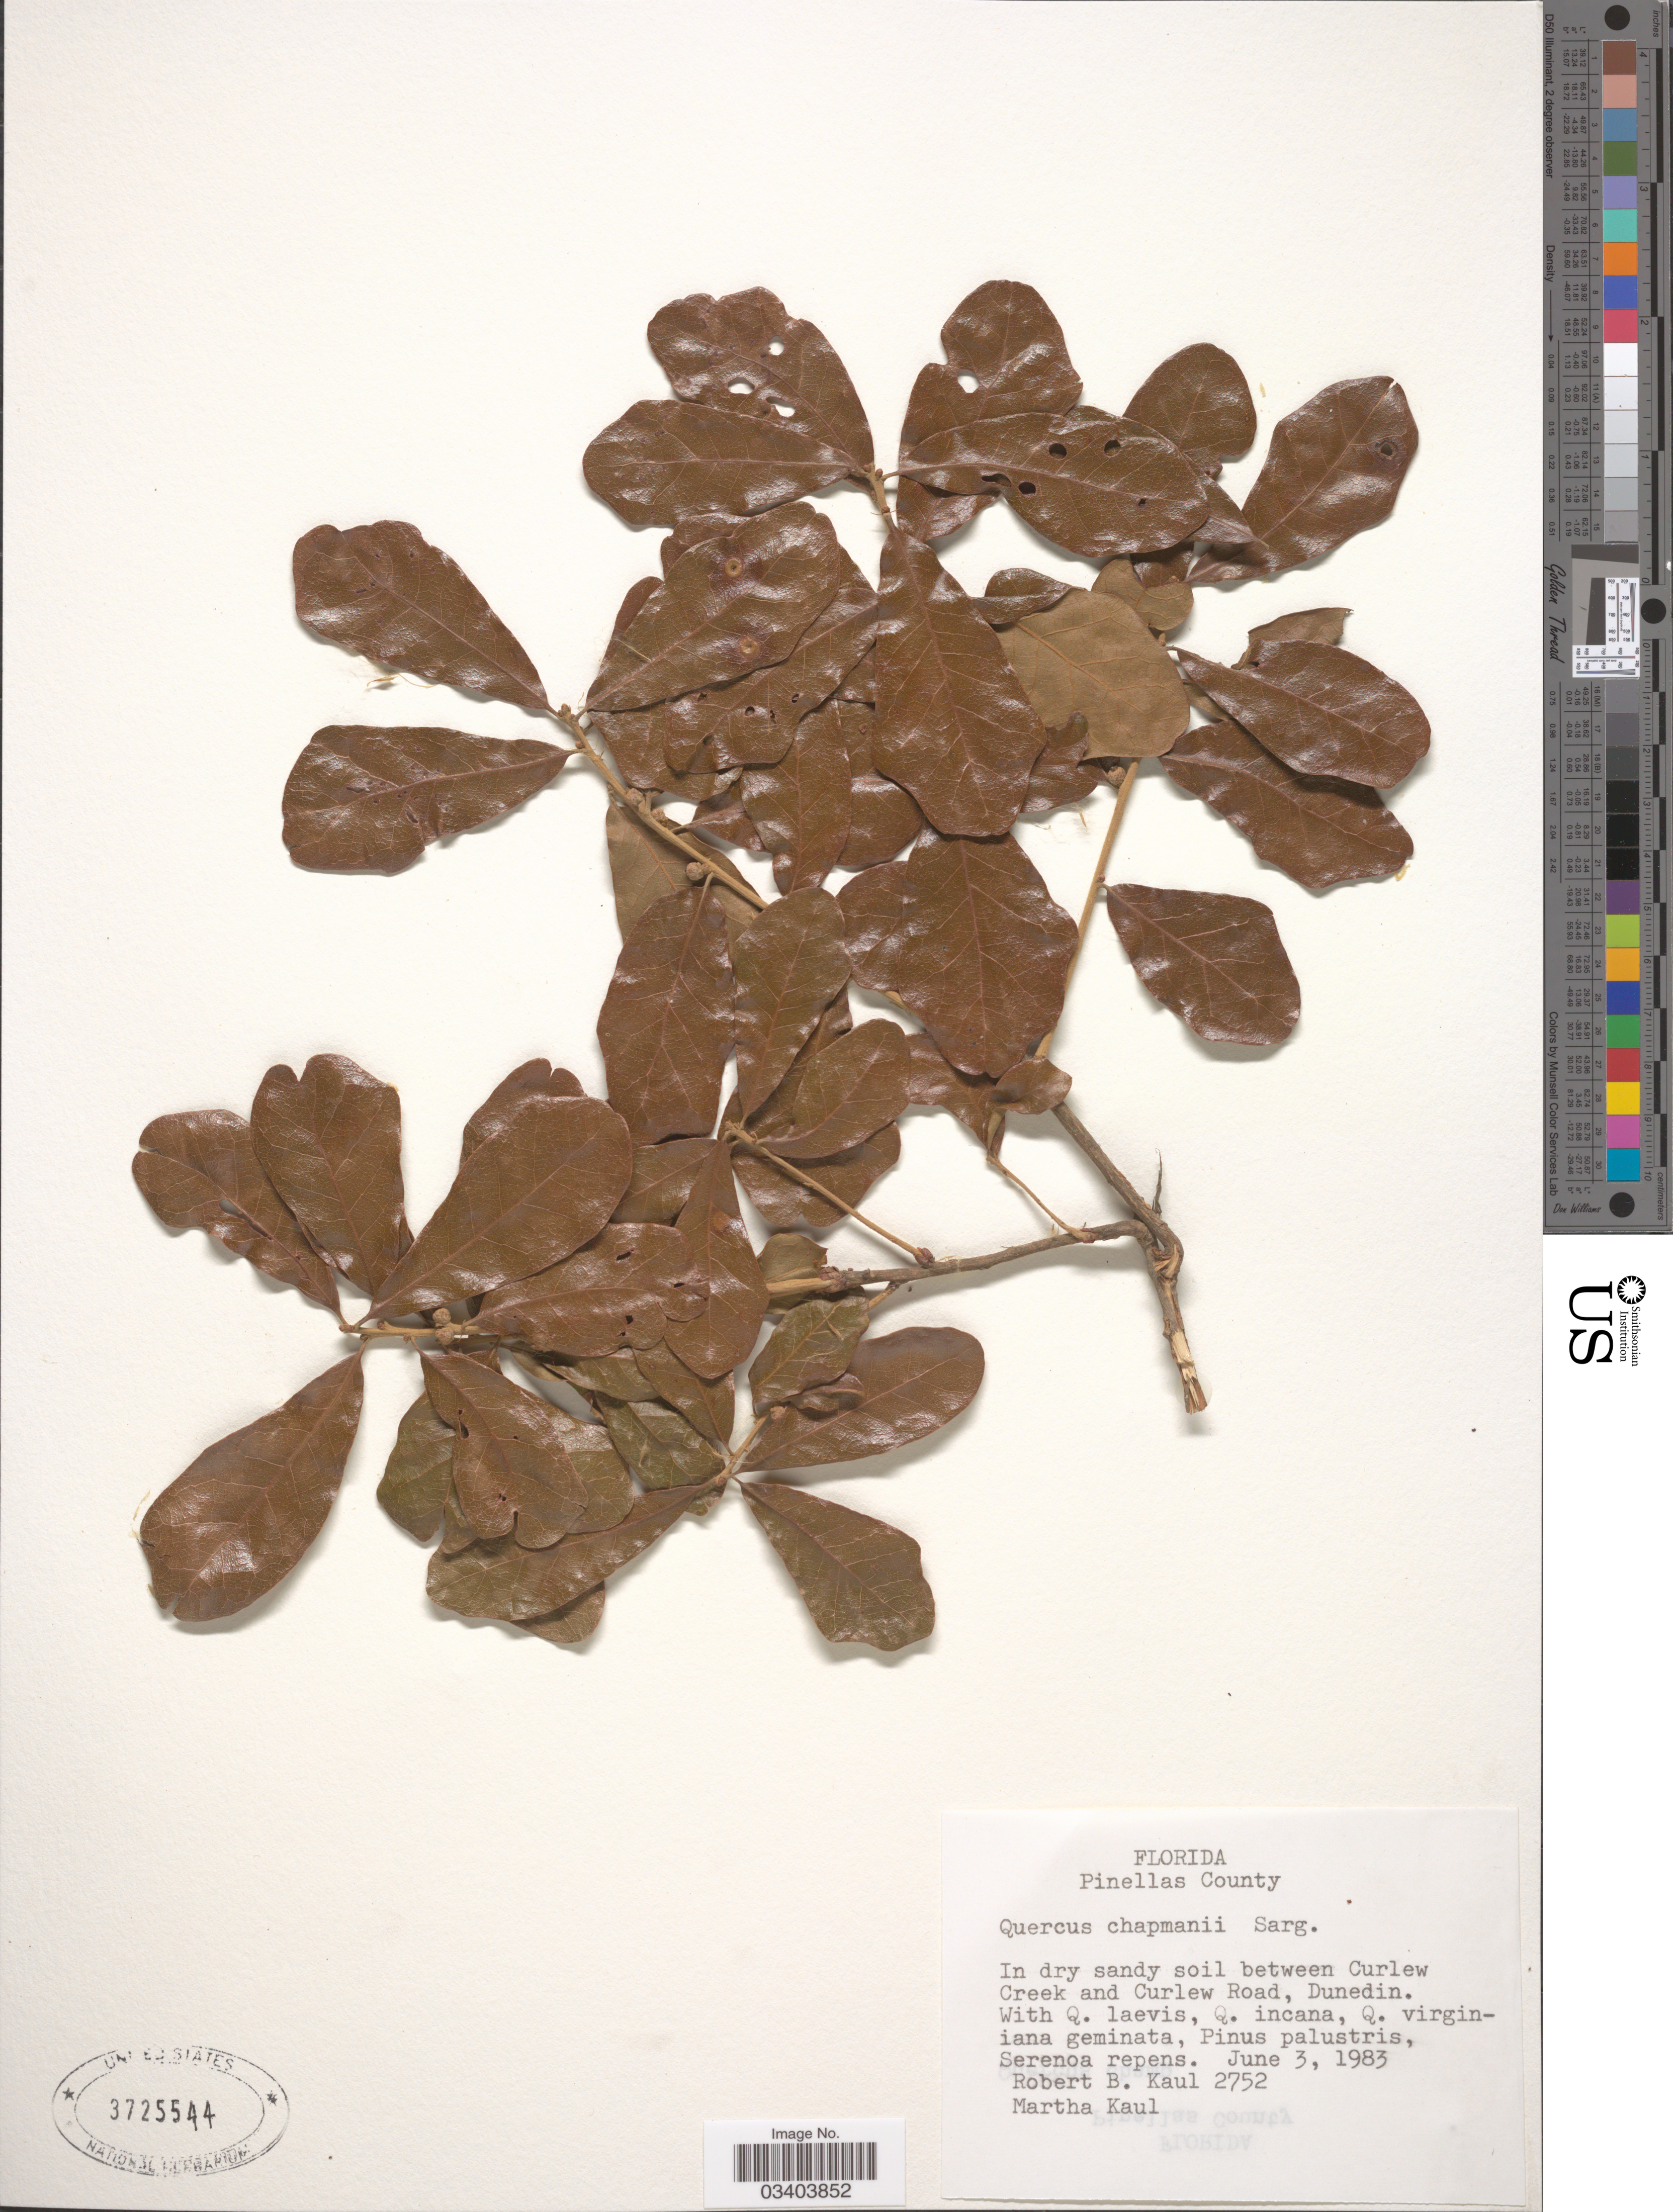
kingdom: Plantae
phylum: Tracheophyta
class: Magnoliopsida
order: Fagales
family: Fagaceae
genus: Quercus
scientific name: Quercus chapmanii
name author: Sarg.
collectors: R. Kaul & M. Kaul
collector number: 2752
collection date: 1983-06-03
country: United States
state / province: Florida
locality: Pinellas County. Between Curlew Creek and Curlew Road, Dunedin.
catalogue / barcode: US 3725544